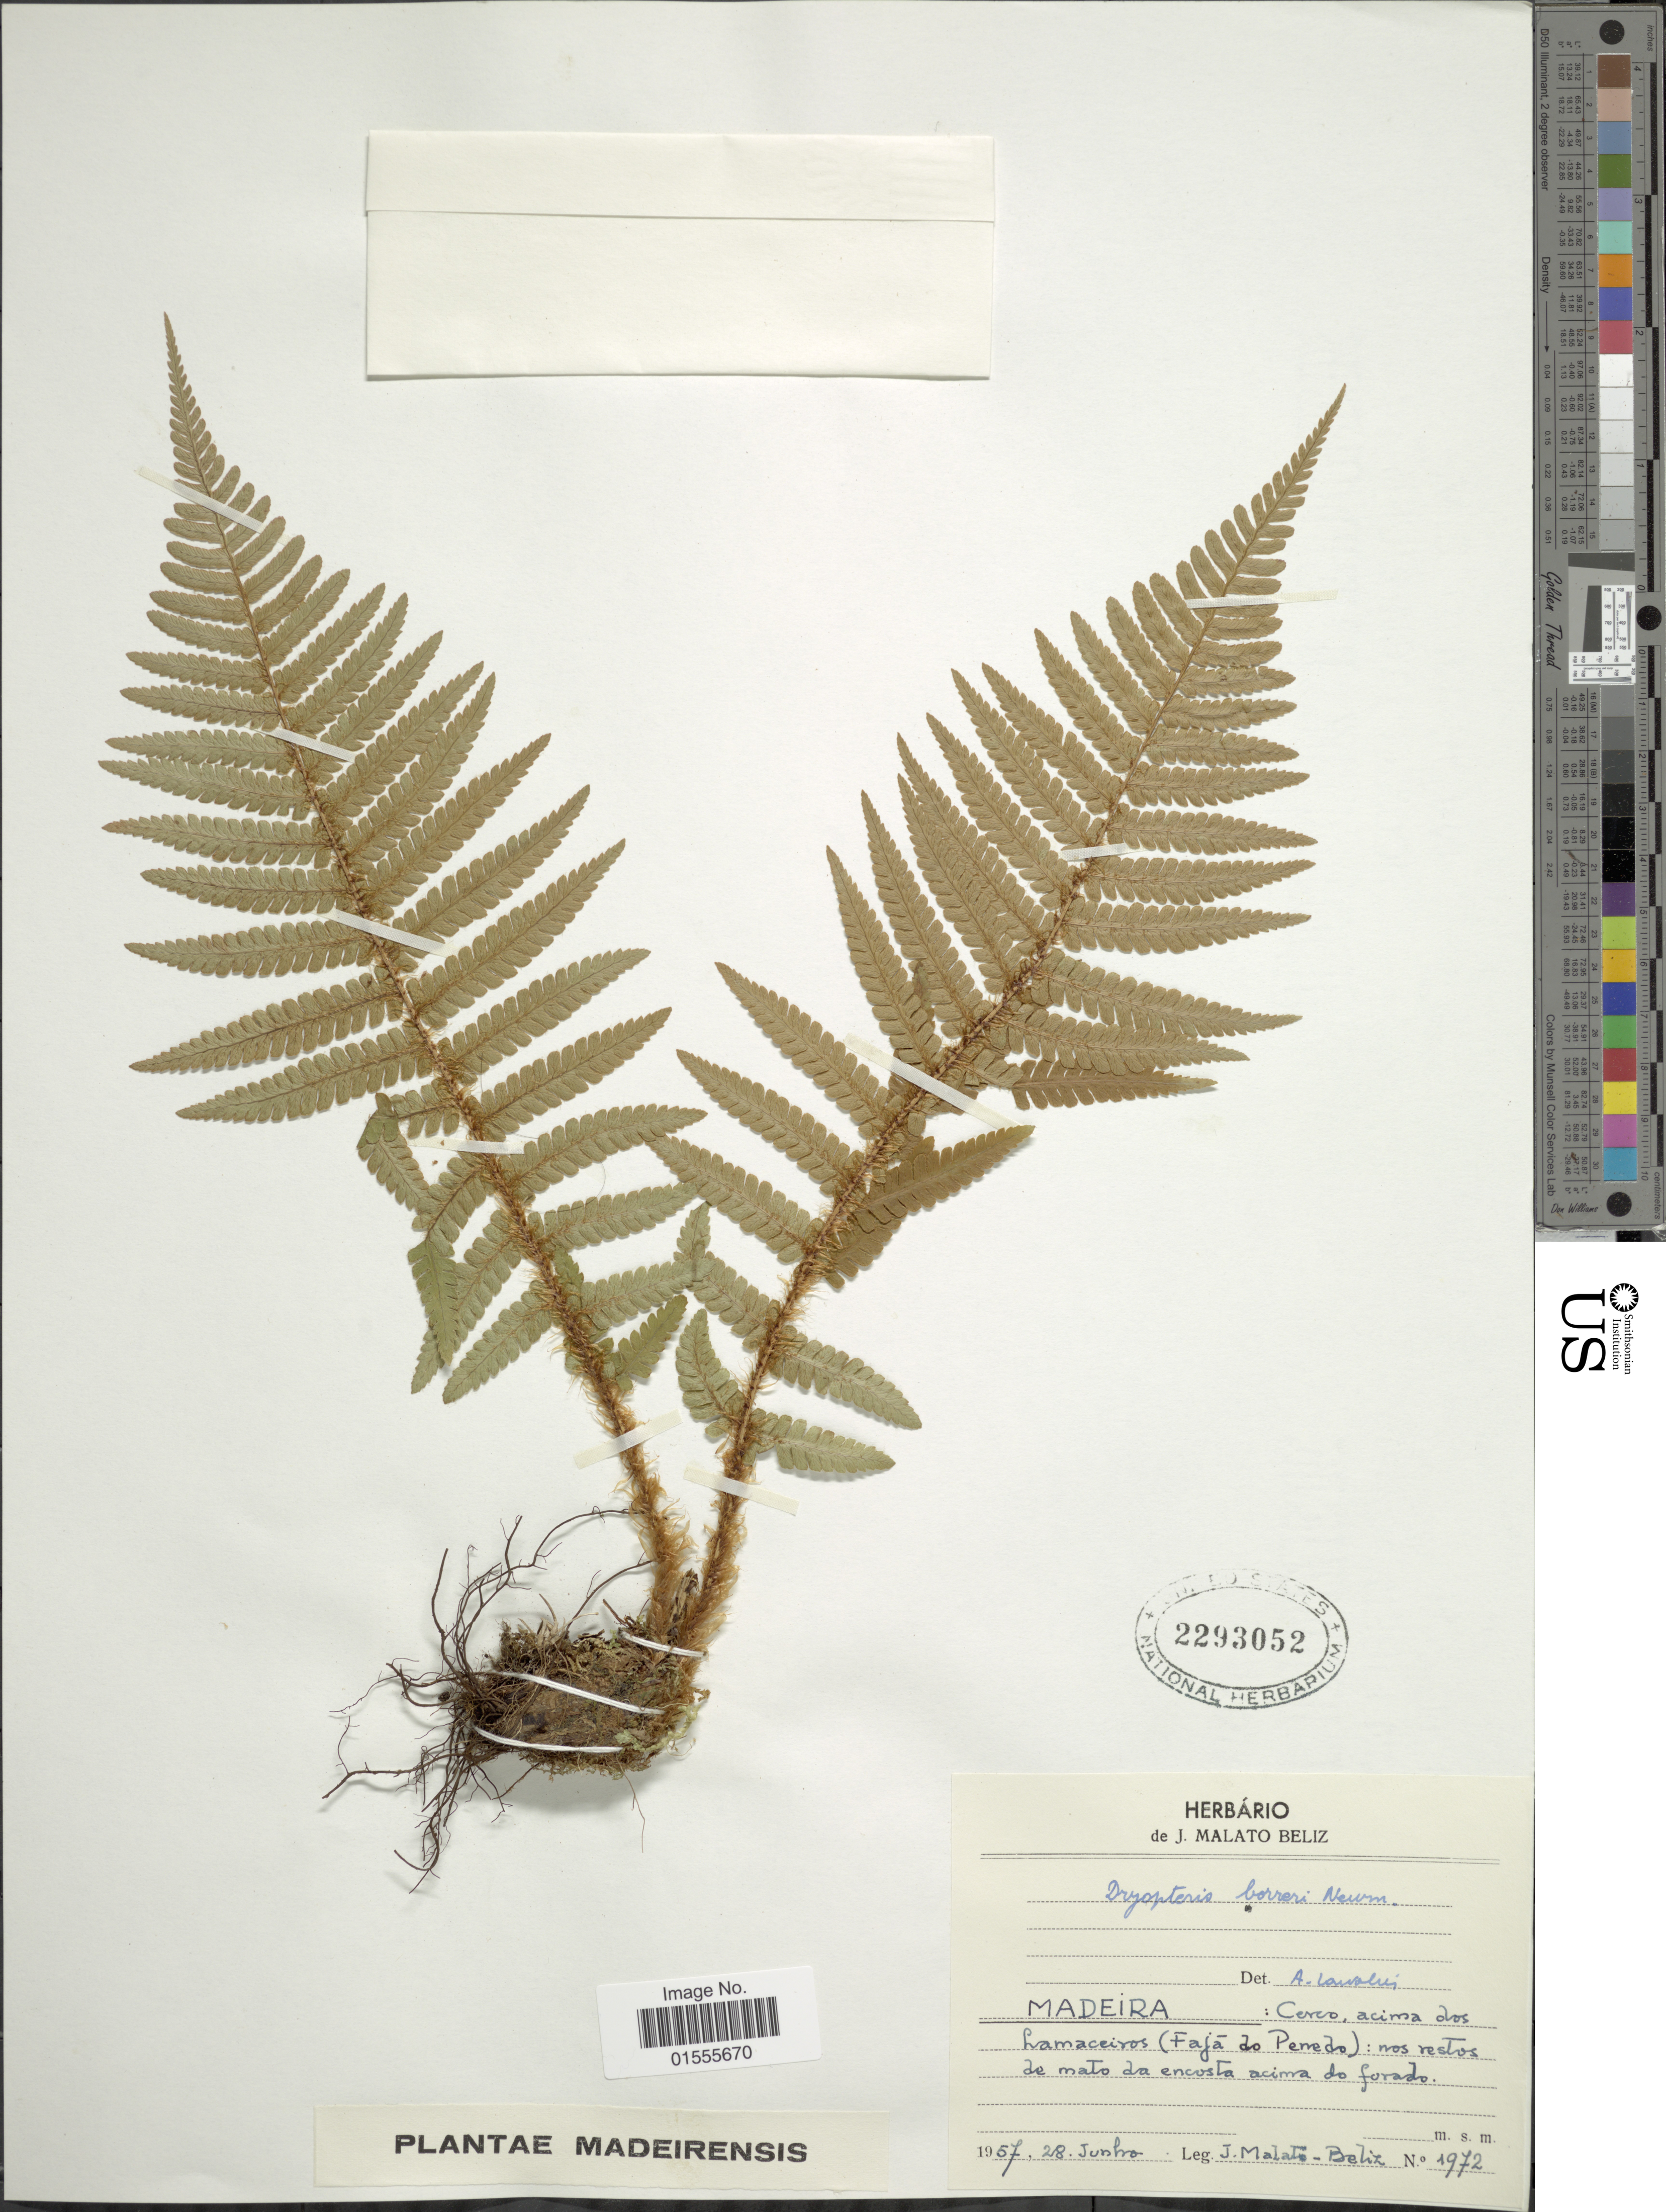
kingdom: Plantae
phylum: Tracheophyta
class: Polypodiopsida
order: Polypodiales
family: Dryopteridaceae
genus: Dryopteris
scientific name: Dryopteris borreri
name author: (Newman) Oberholzer & Tavel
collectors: J. Malato-Beliz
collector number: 1972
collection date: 1957-06-28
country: Portugal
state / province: Madeira (Aut. Reg.)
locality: Vero, acima dos Lamaceiros (Faja do Penedo): nos restos de mato da encosta acima do forado [interpreted]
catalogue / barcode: US 2293052